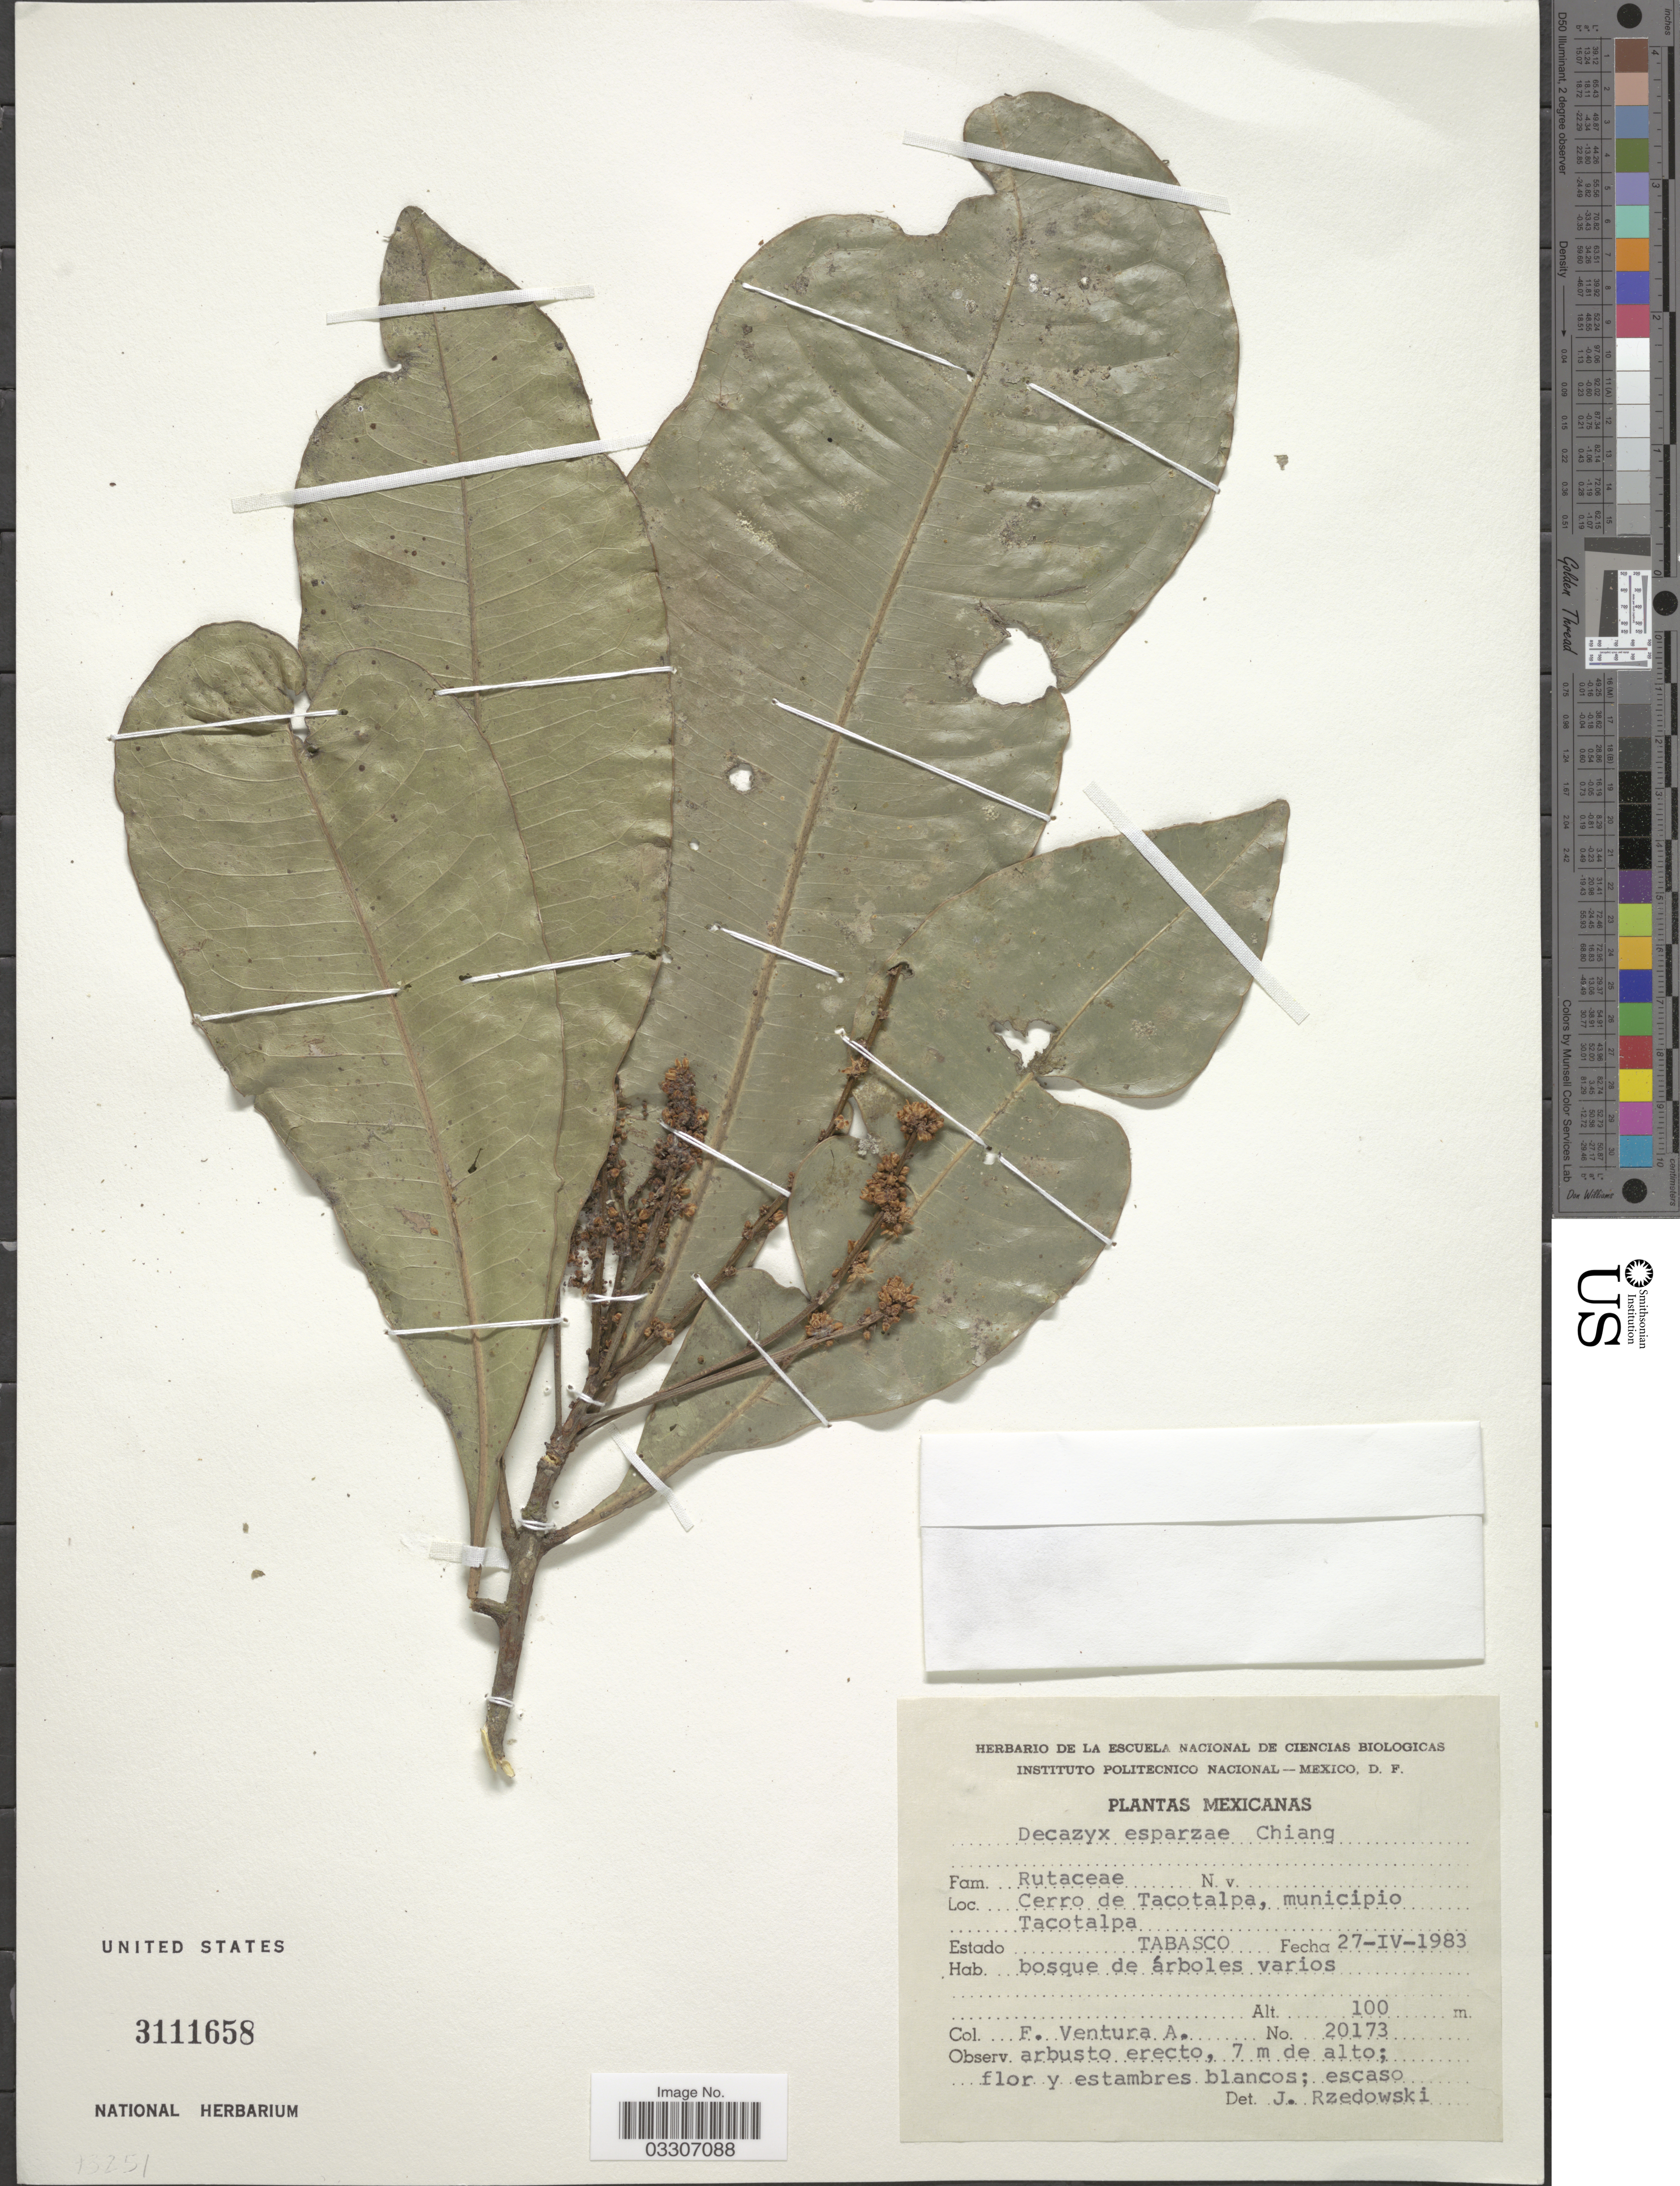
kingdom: Plantae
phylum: Tracheophyta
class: Magnoliopsida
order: Sapindales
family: Rutaceae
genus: Decazyx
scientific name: Decazyx esparzae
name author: F. Chiang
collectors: F. Ventura A.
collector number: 20173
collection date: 1983-04-27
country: Mexico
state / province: Tabasco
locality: Cerro de Tacotalpa, municipio Tacotalpa.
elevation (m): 100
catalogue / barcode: US 3111658